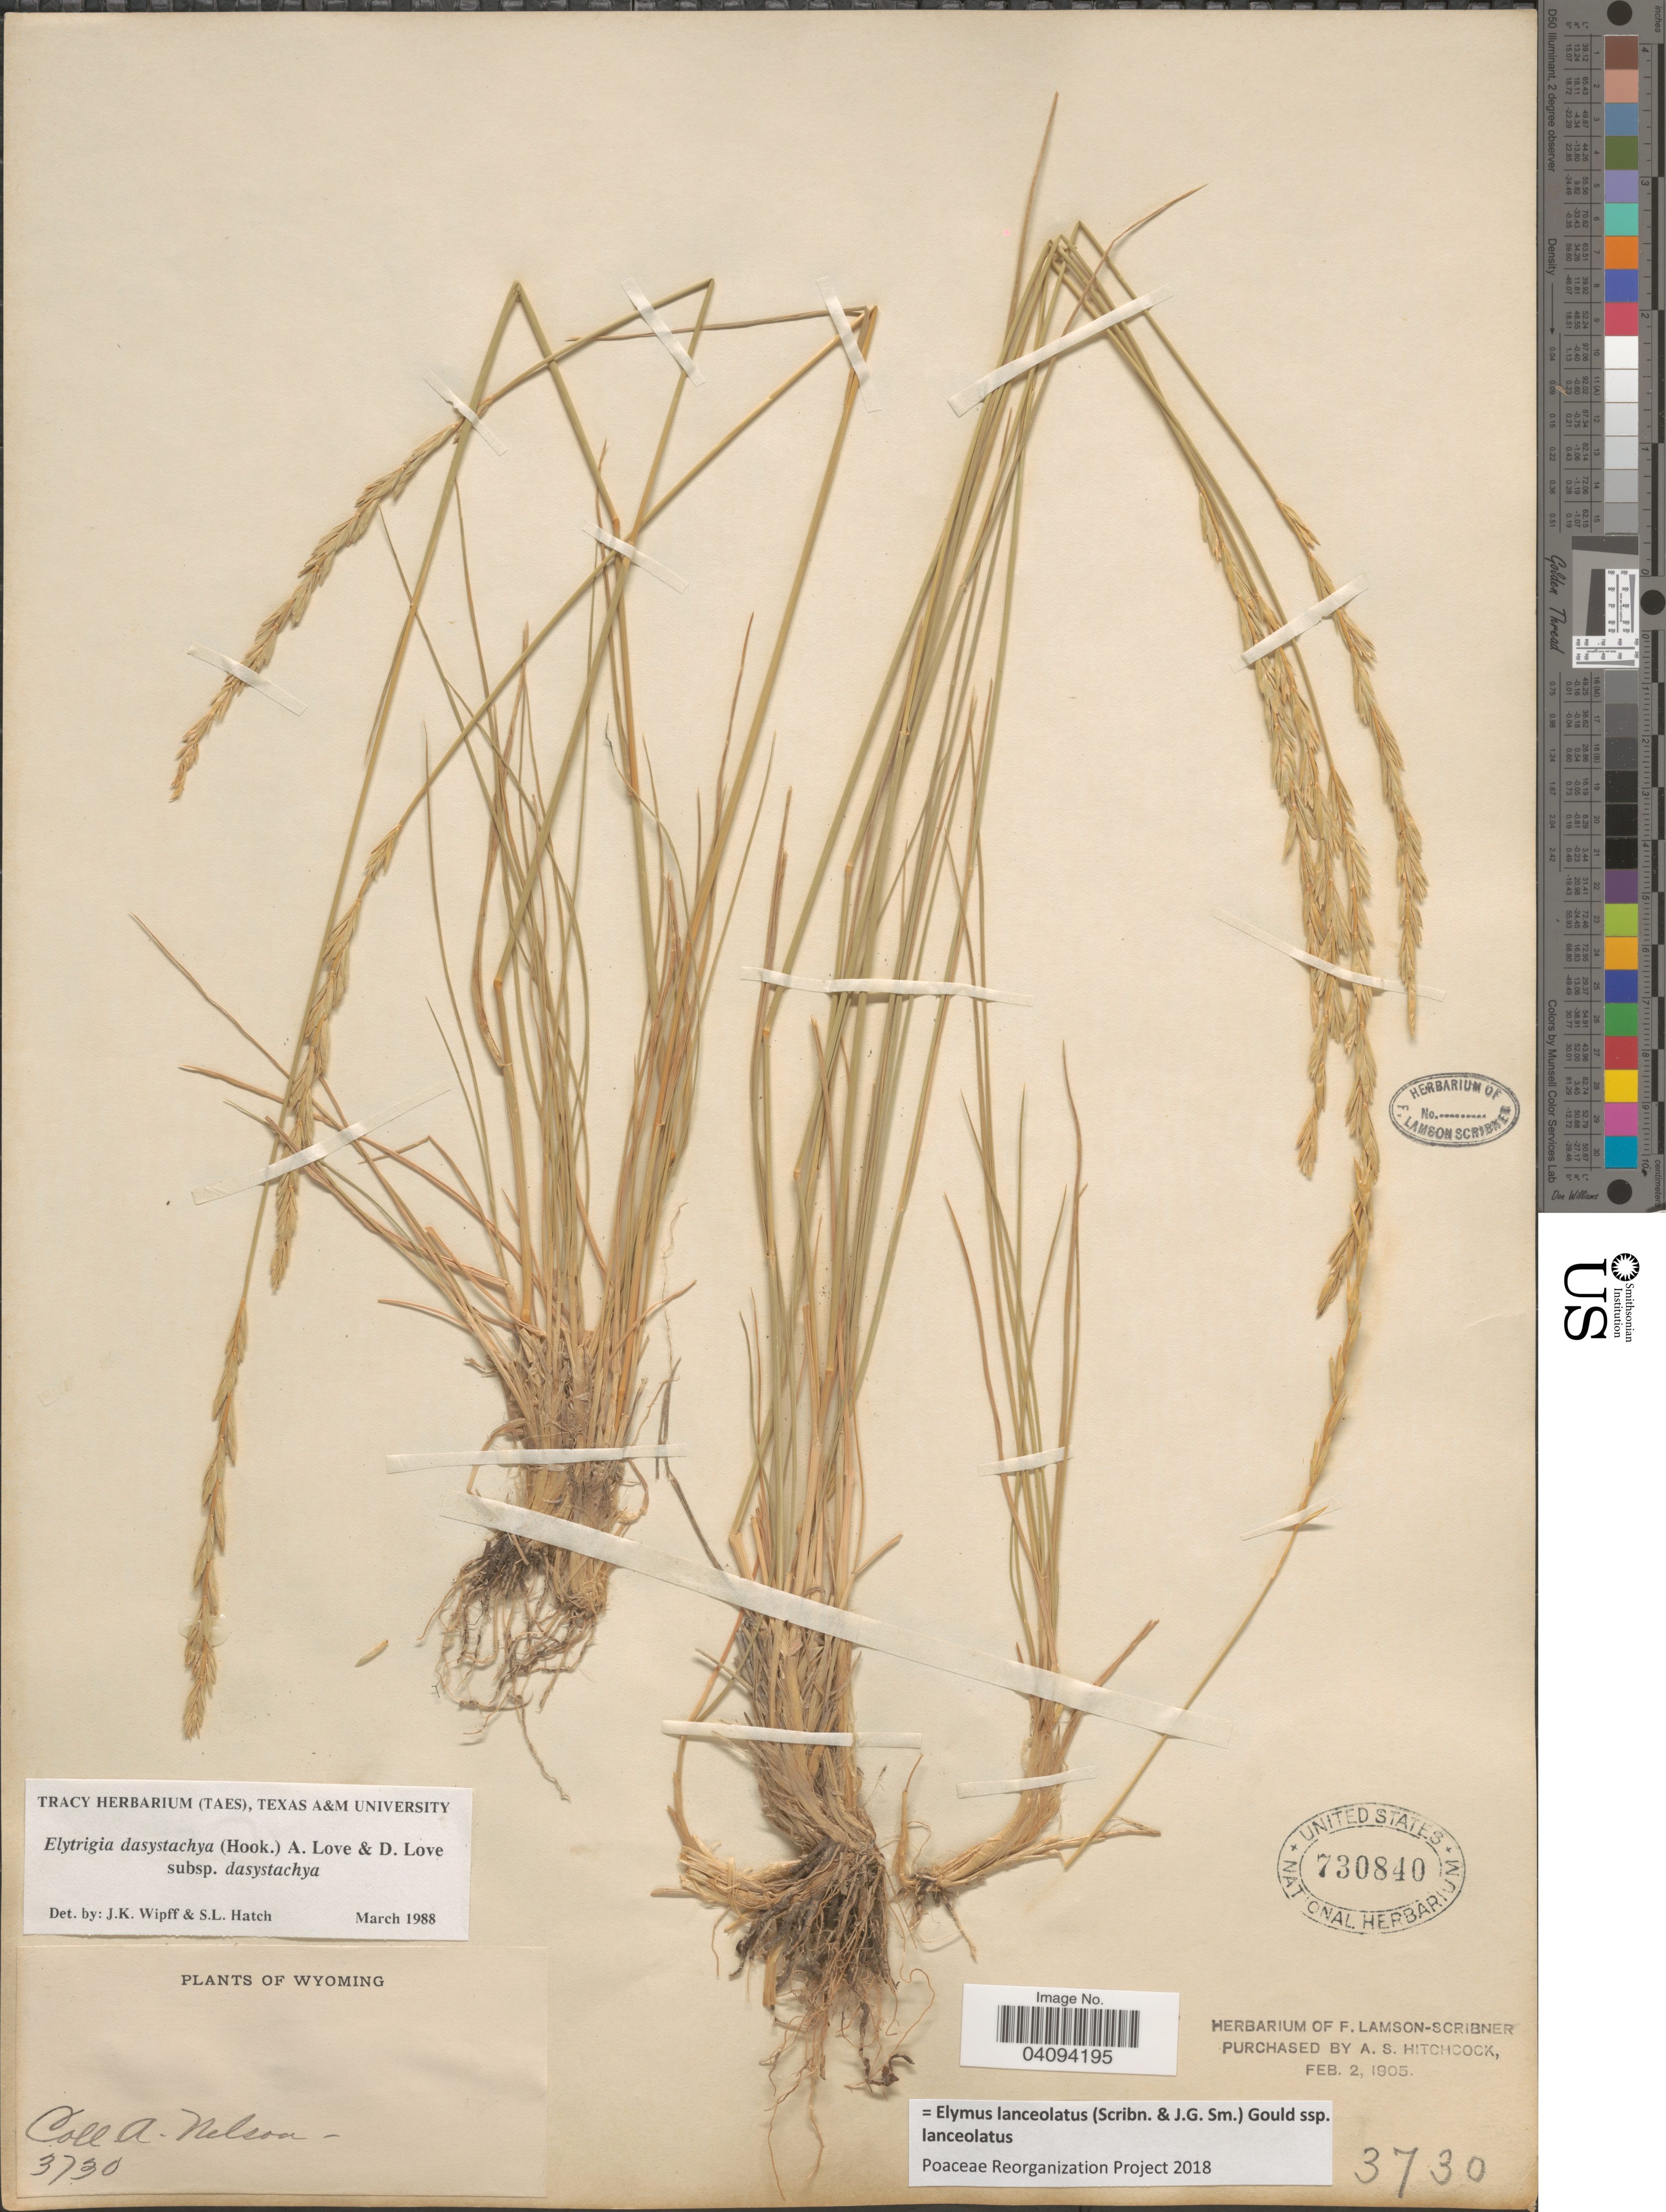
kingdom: Plantae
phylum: Tracheophyta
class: Liliopsida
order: Poales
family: Poaceae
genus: Elymus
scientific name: Elymus lanceolatus subsp. lanceolatus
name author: (Scribn. & J.G. Sm.) Gould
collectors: A. Nelson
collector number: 3730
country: United States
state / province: Wyoming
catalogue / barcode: US 730840